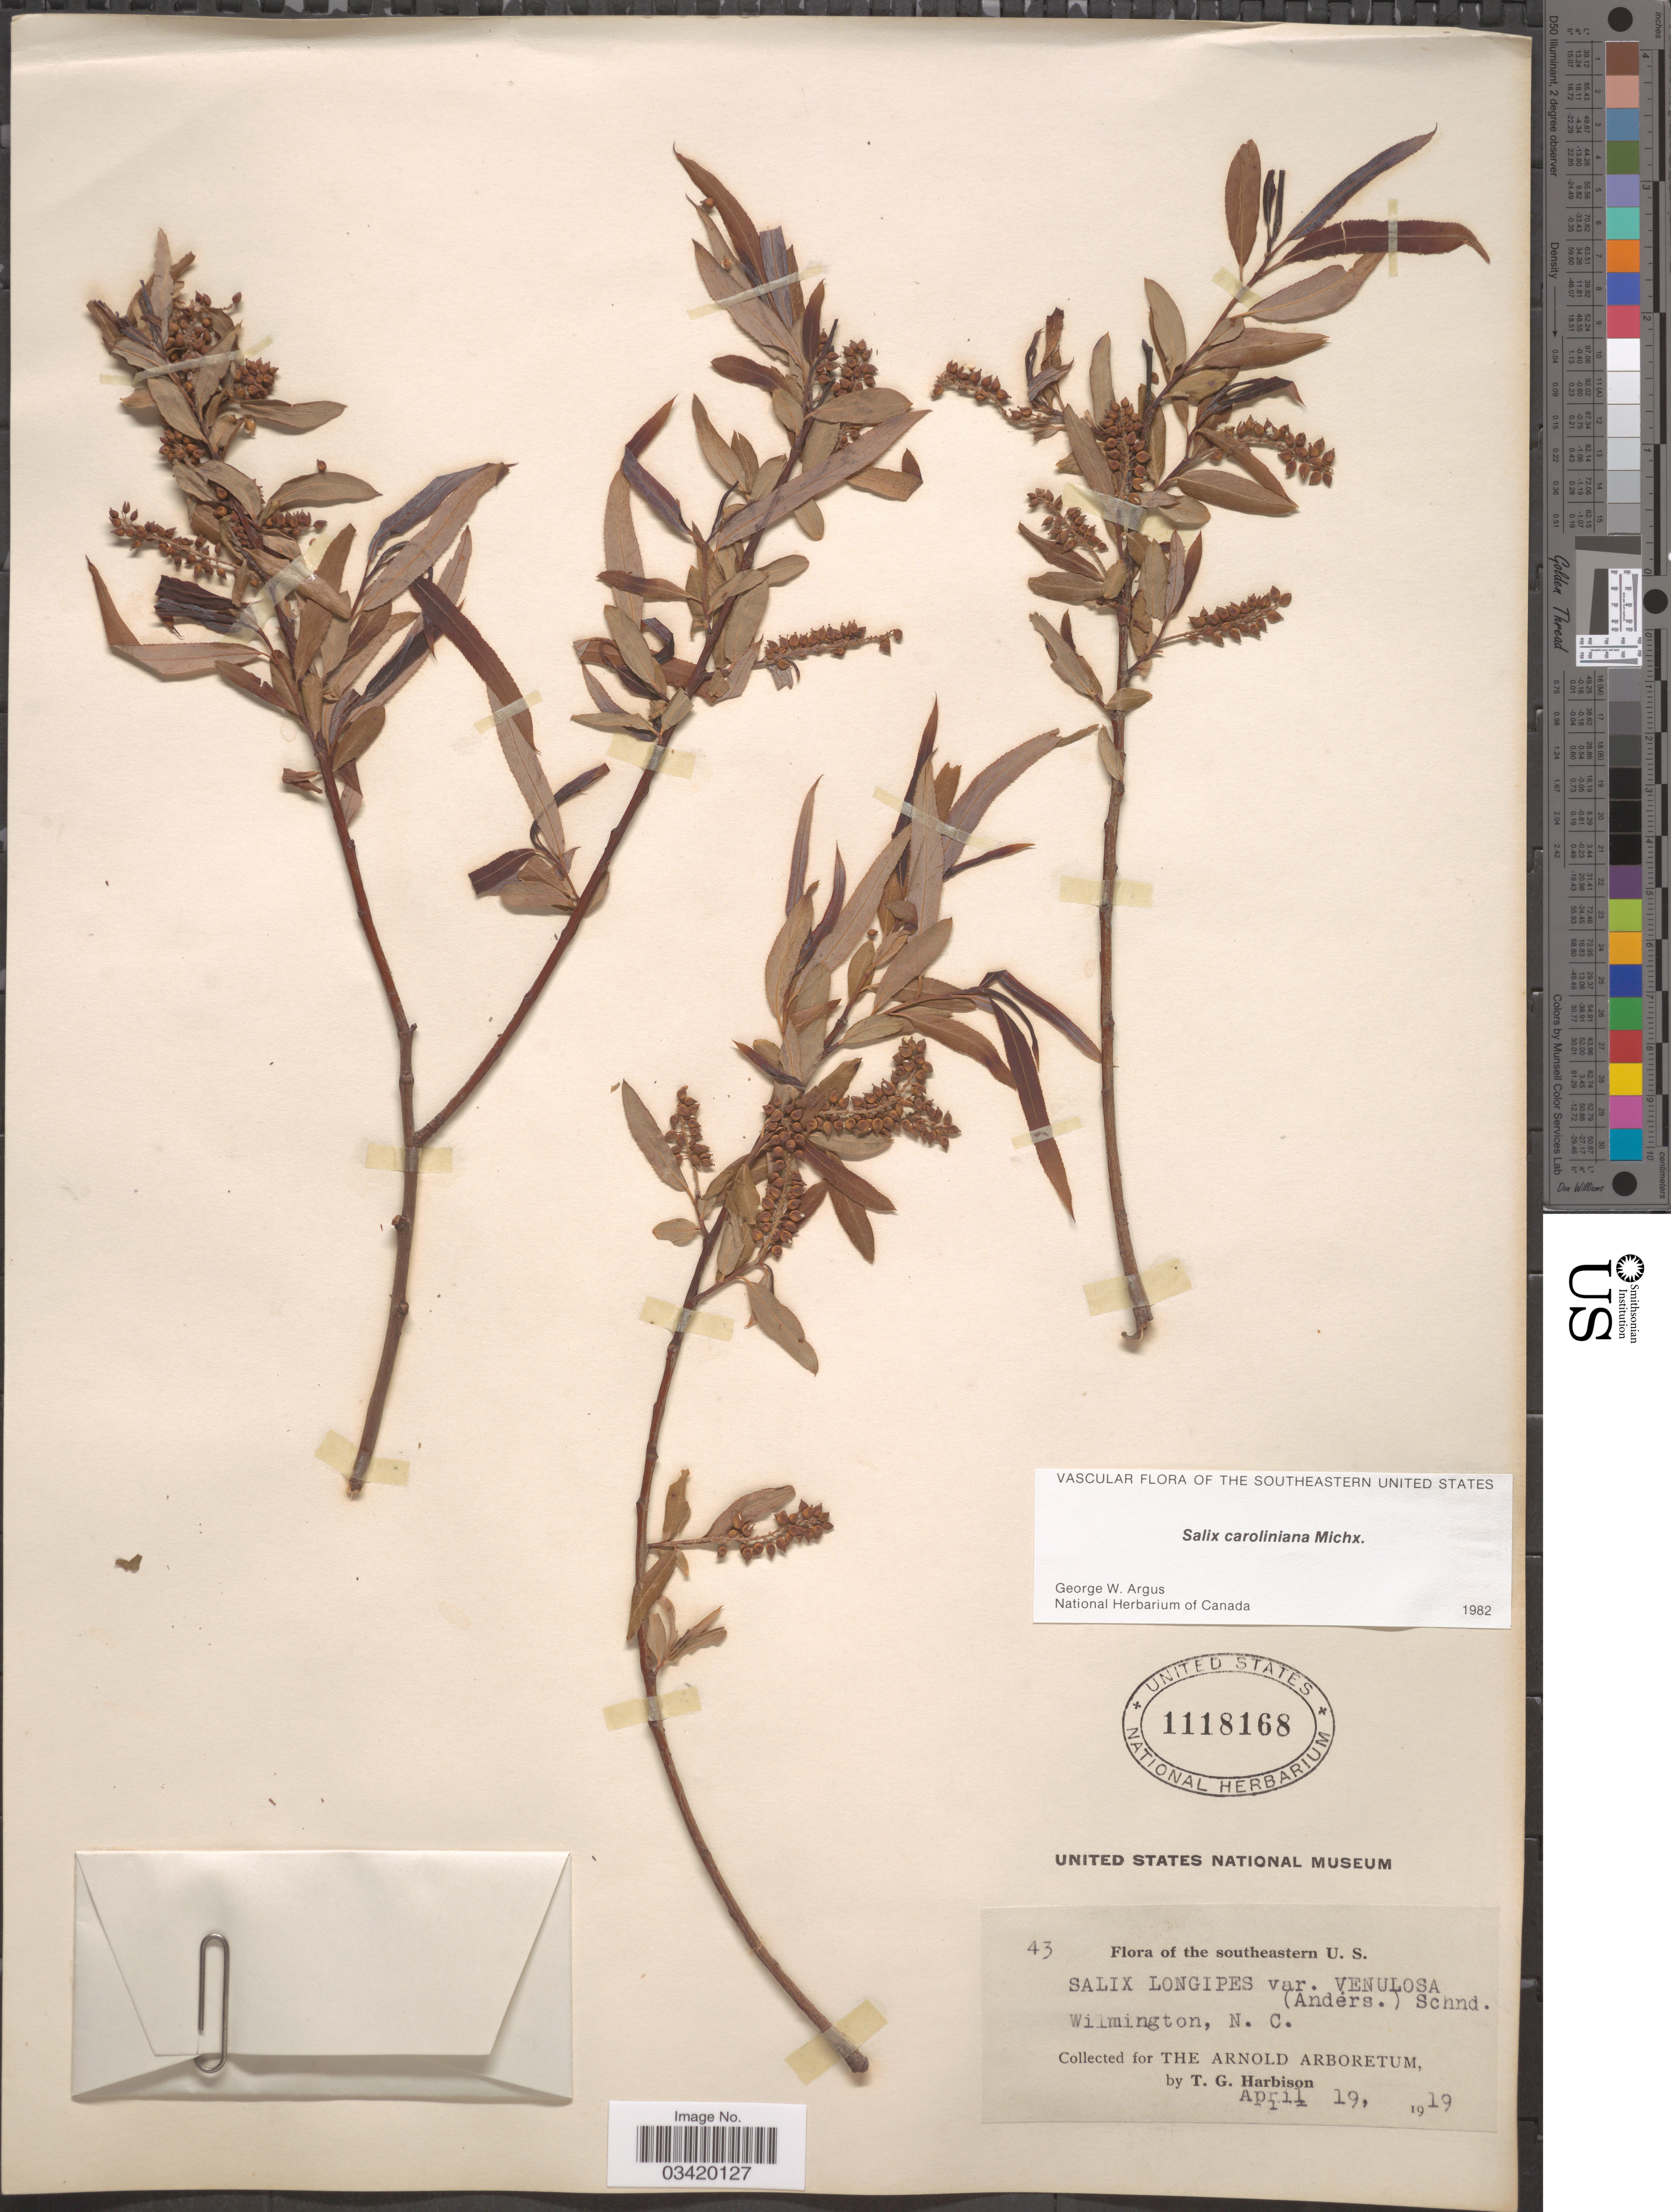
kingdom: Plantae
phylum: Tracheophyta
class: Magnoliopsida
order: Malpighiales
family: Salicaceae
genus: Salix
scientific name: Salix caroliniana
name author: Michx.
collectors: T. Harbison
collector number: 43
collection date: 1919-04-19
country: United States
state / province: North Carolina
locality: Southeastern U.S. Wilmington.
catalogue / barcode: US 1118168